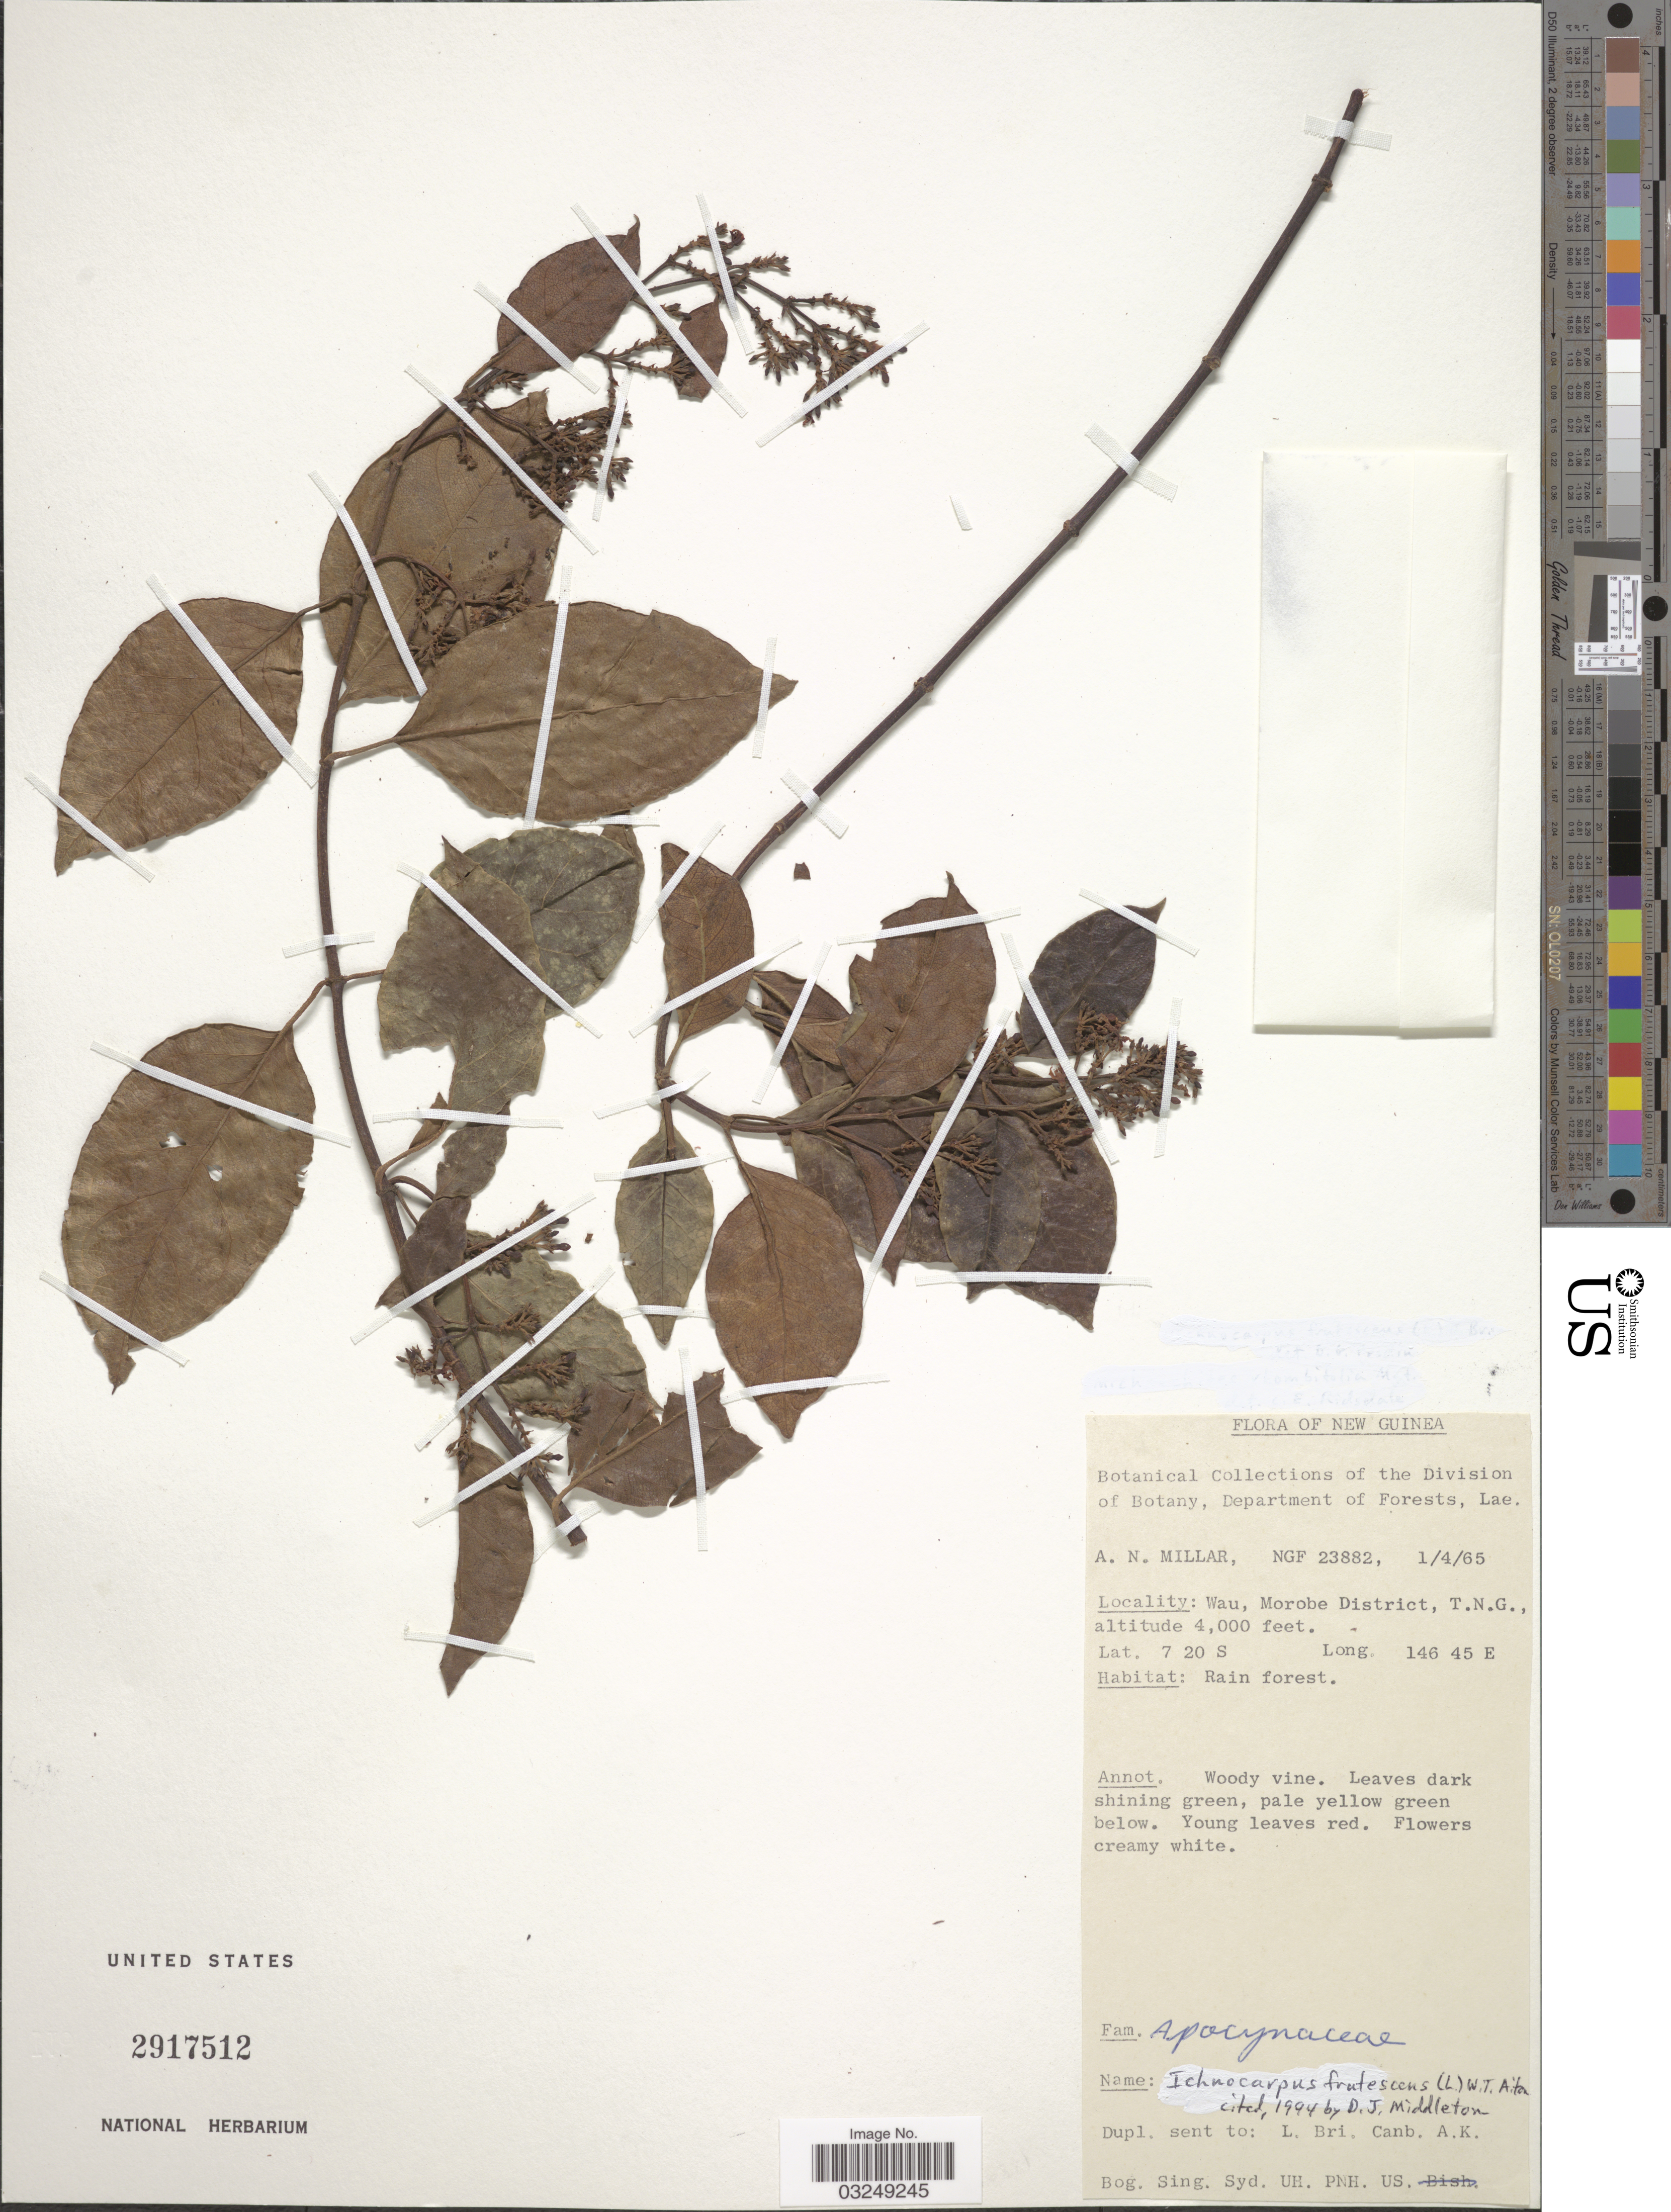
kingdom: Plantae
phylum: Tracheophyta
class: Magnoliopsida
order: Gentianales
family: Apocynaceae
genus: Ichnocarpus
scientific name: Ichnocarpus frutescens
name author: (L.) W.T. Aiton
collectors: A. Millar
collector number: NGF23882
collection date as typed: Transcribed d/m/y: 1/4/65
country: Papua New Guinea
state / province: Morobe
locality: New Guinea. Wau, Morobe District, T.N.G.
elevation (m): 1219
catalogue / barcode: US 2917512